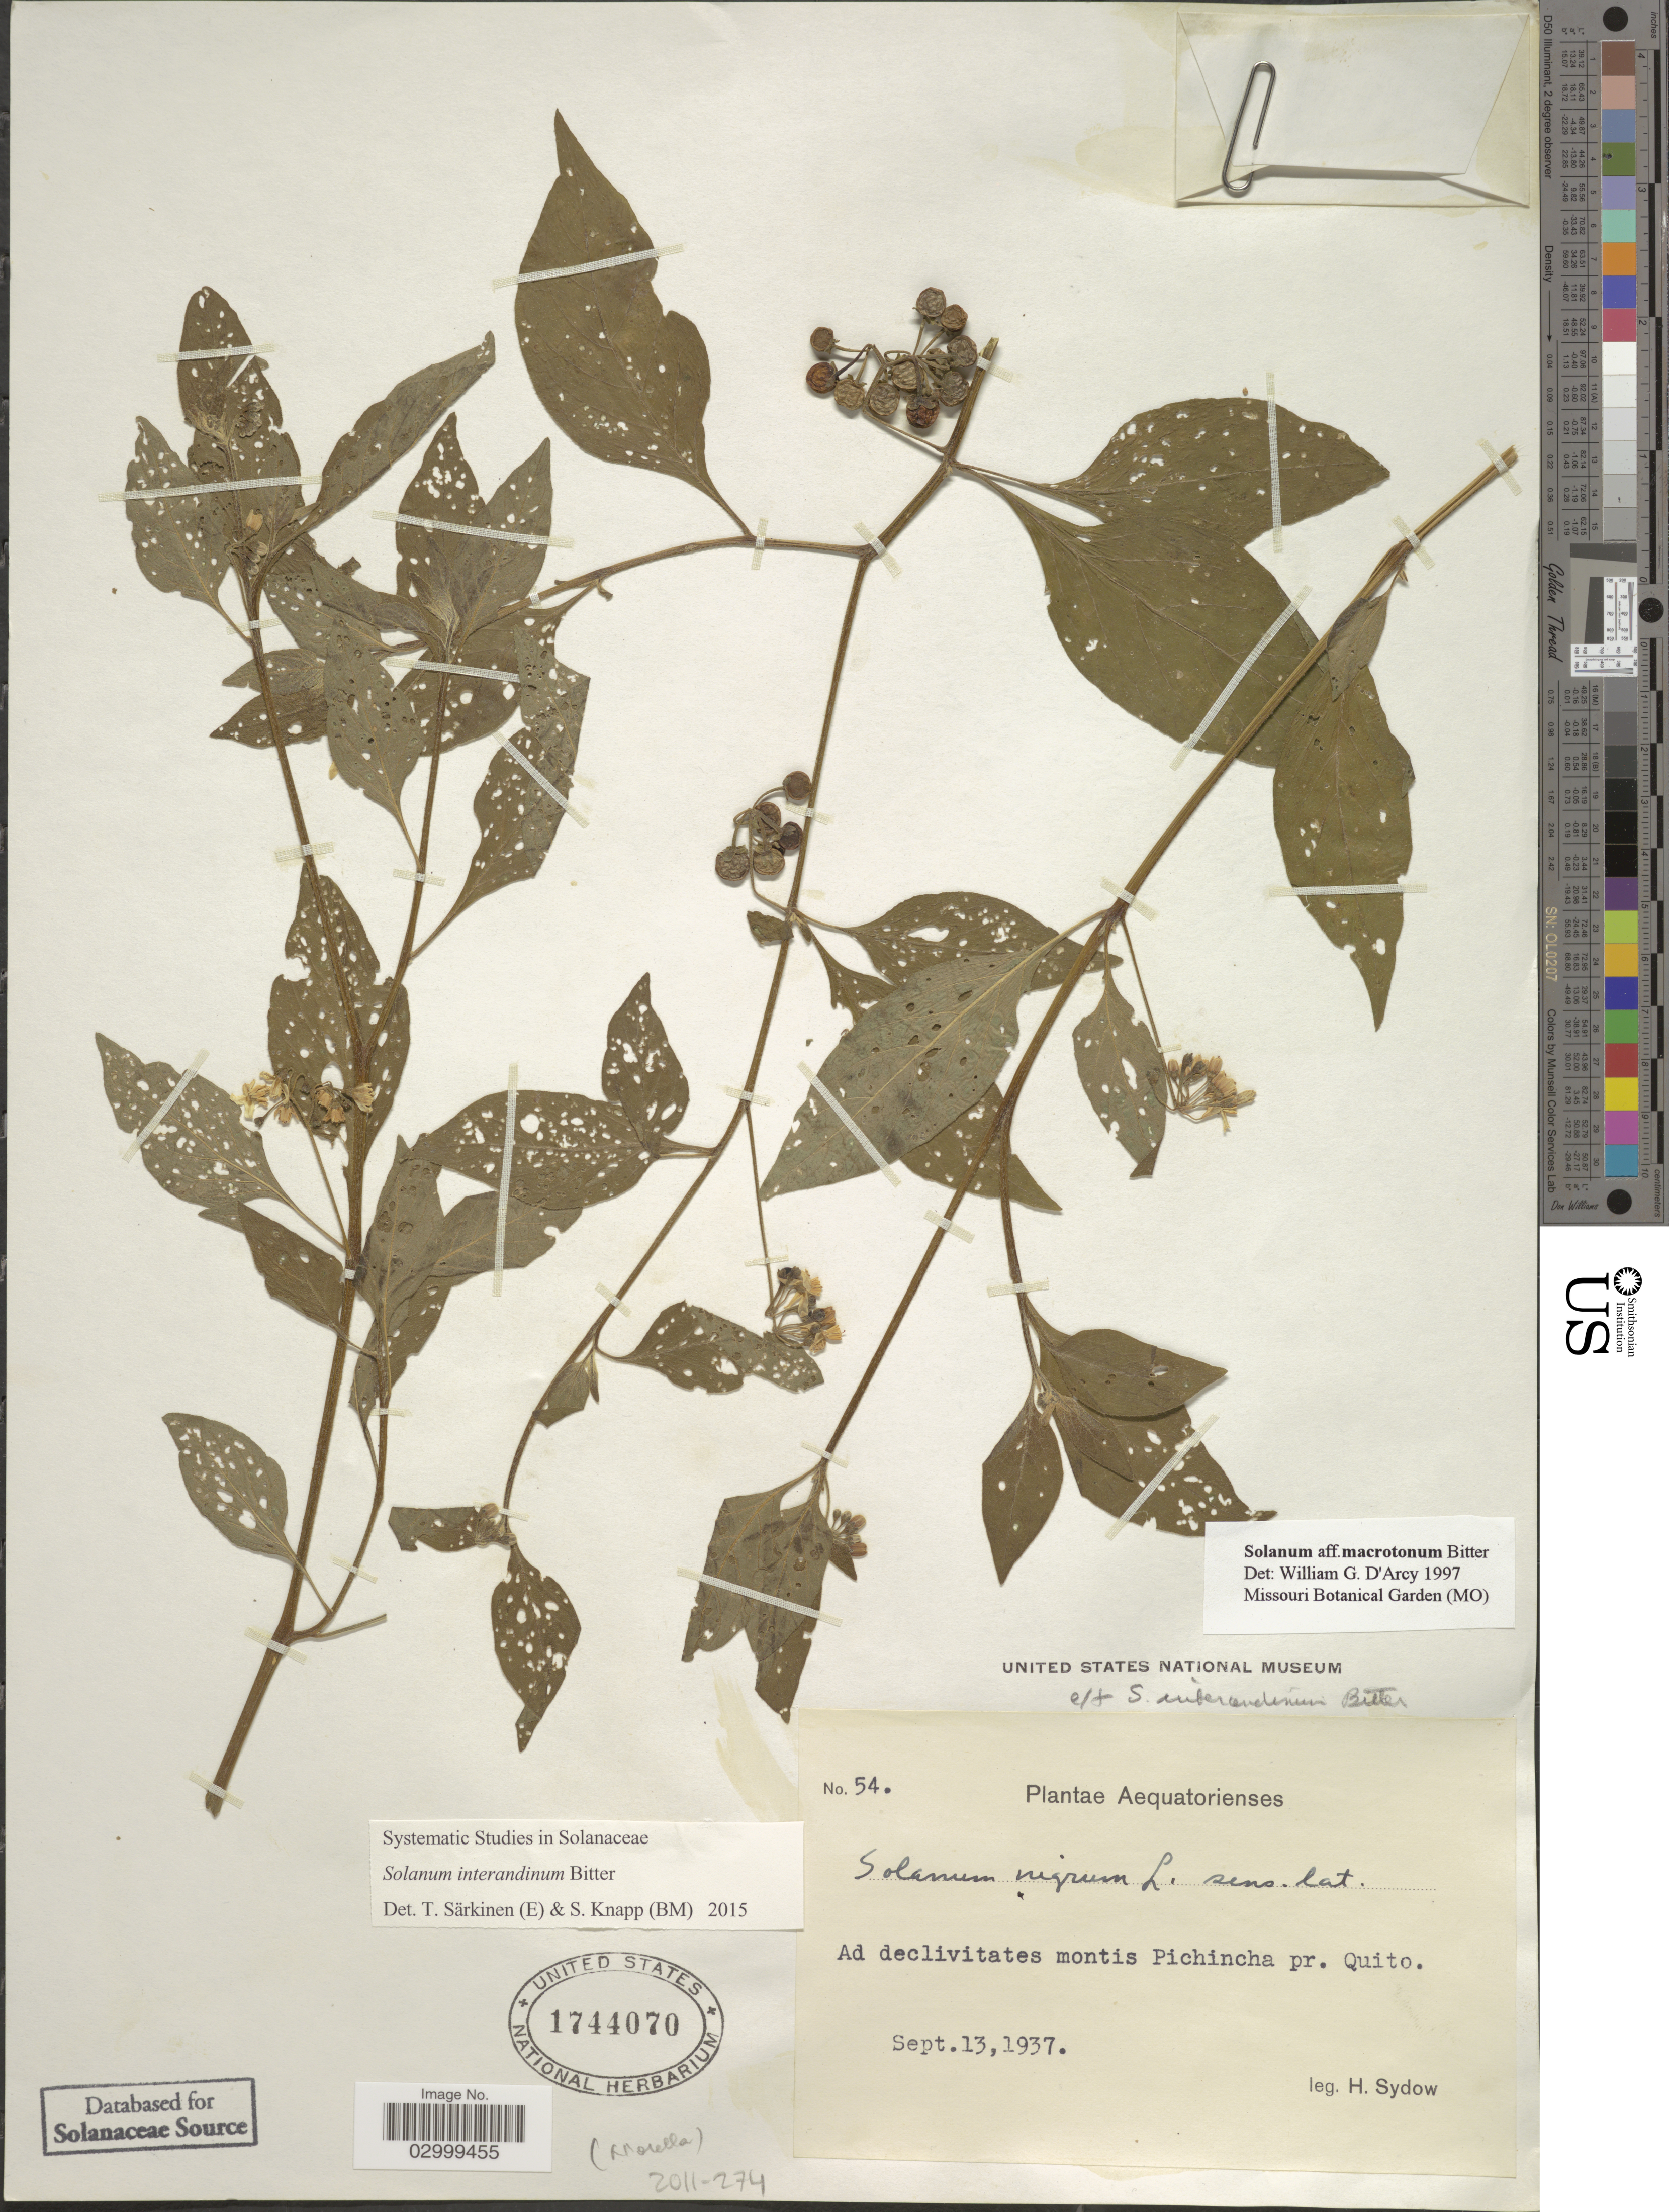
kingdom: Plantae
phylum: Tracheophyta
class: Magnoliopsida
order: Solanales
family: Solanaceae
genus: Solanum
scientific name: Solanum interandinum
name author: Bitter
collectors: H. Sydow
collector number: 54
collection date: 1937-09-13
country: Ecuador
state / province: Pichincha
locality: Ad declivitates montis Pichinchis pr. Quito.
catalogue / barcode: US 1744070